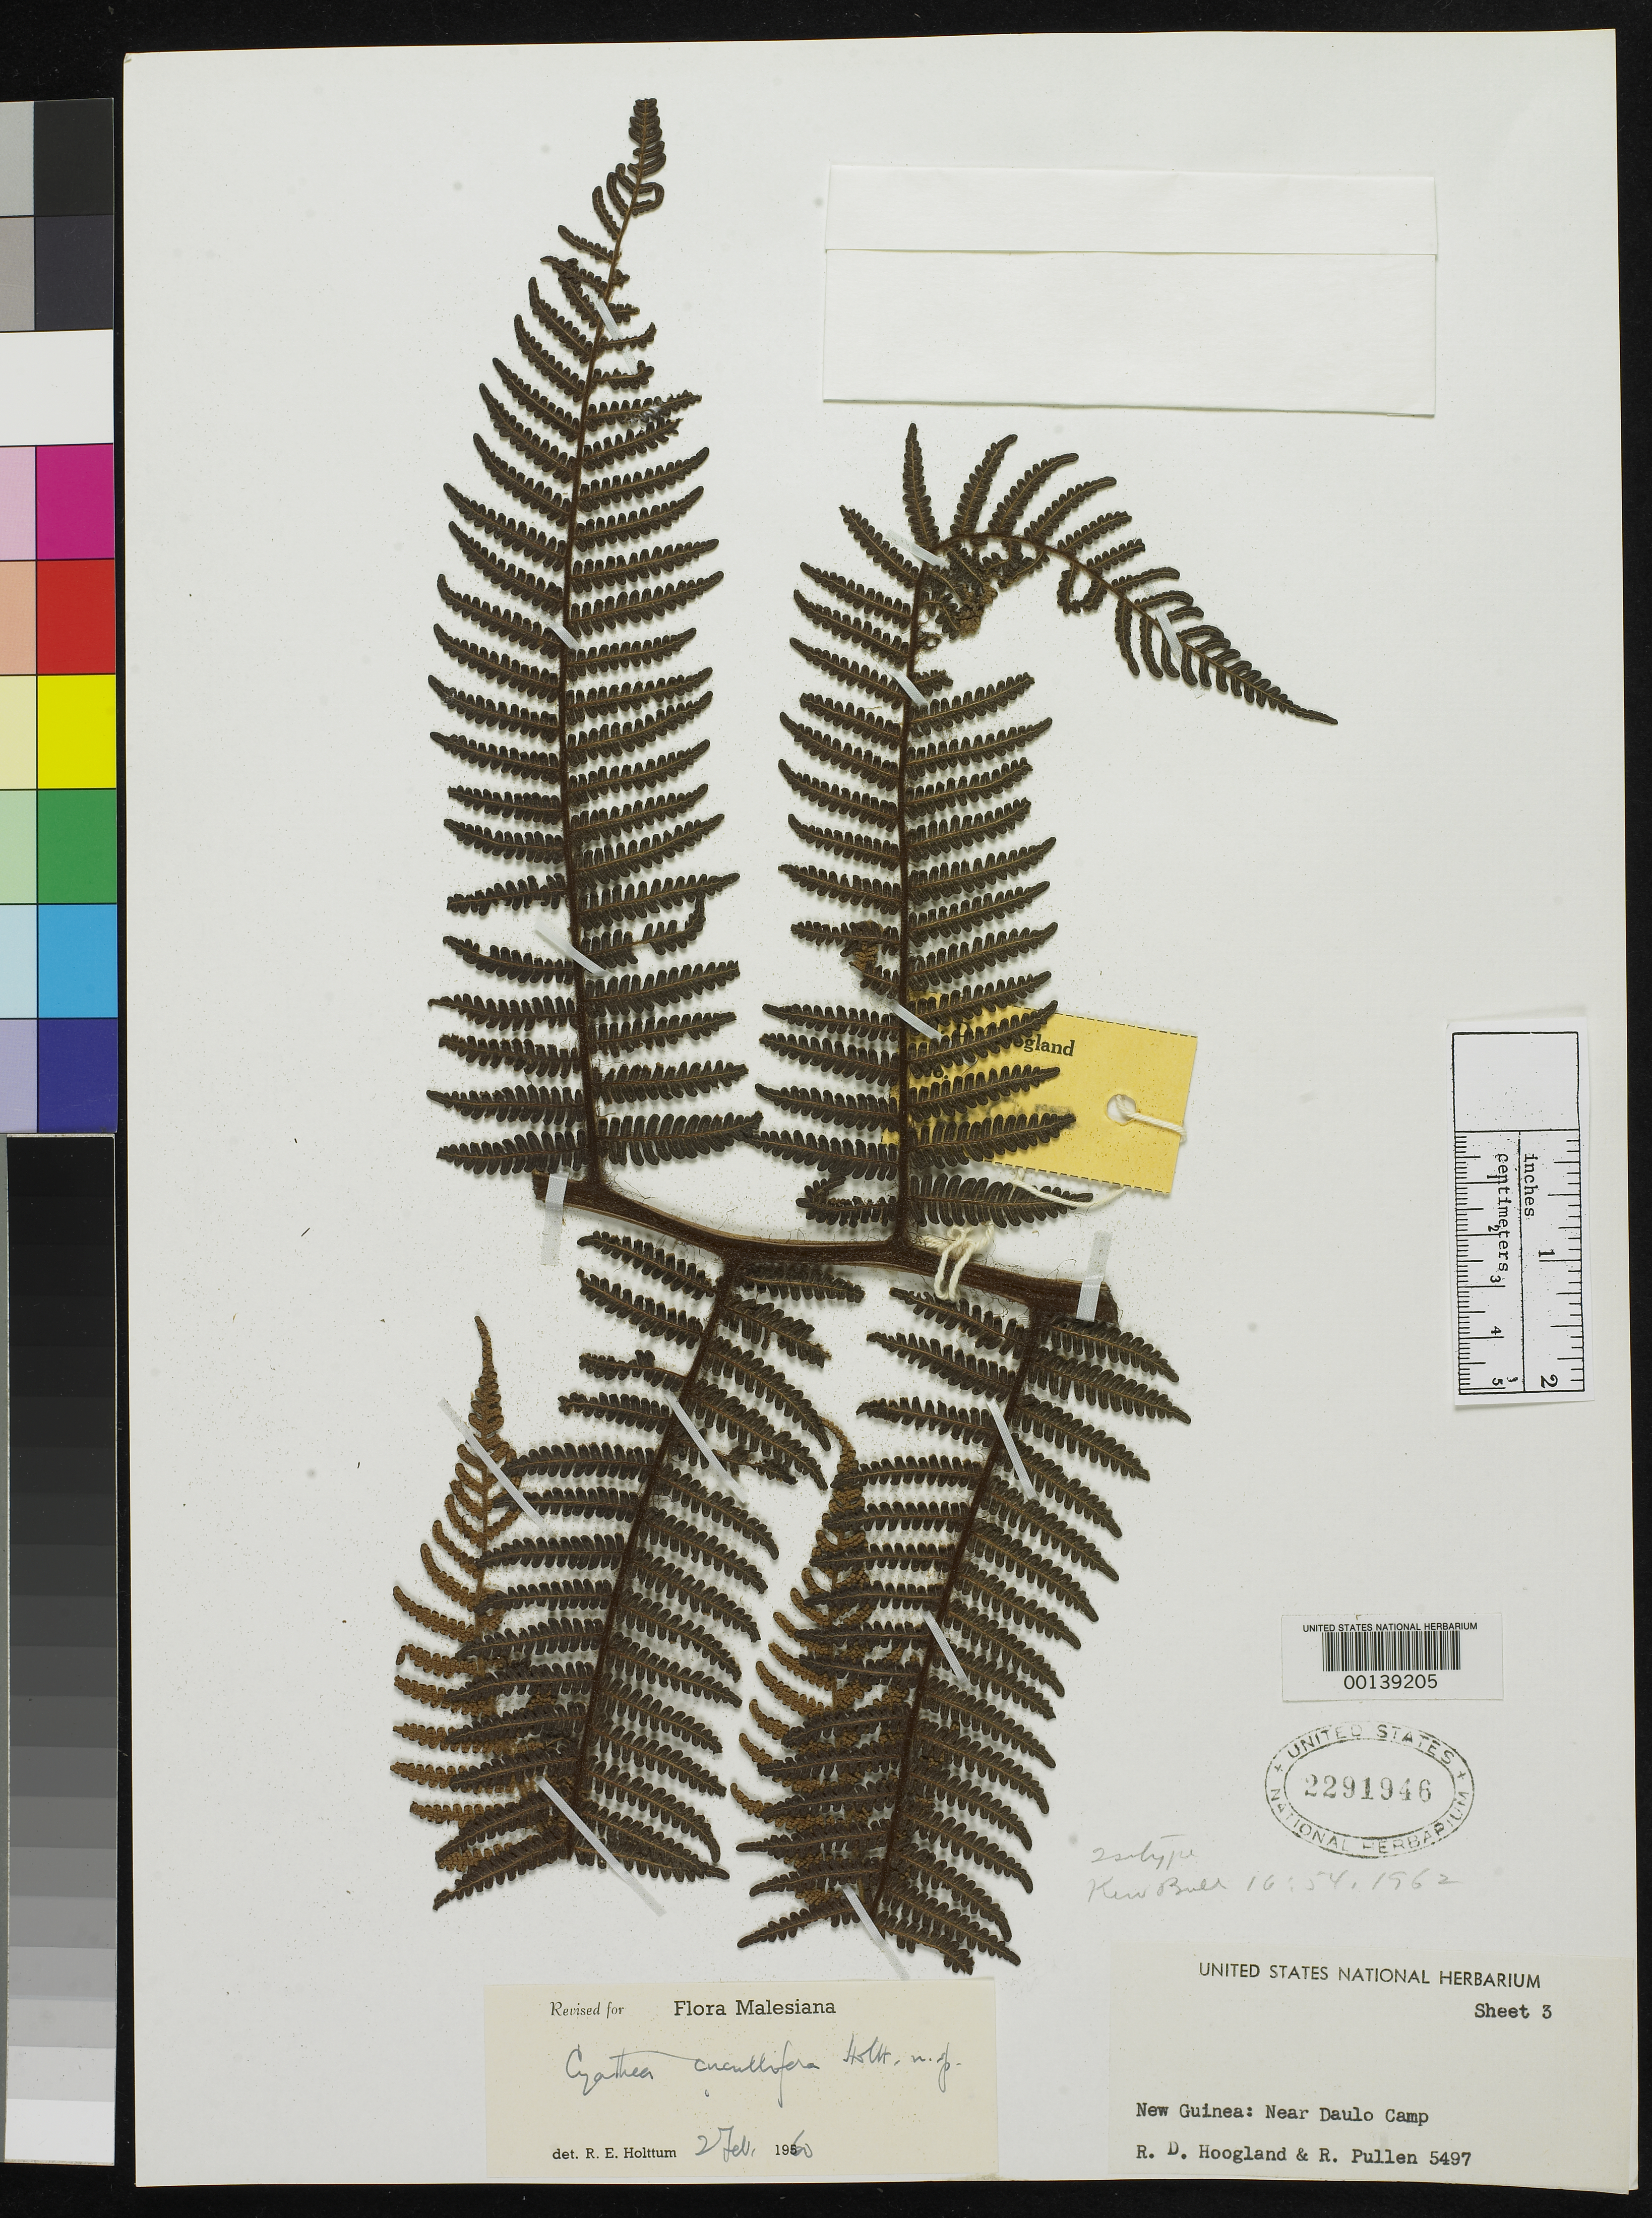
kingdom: Plantae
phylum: Tracheophyta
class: Polypodiopsida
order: Cyatheales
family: Cyatheaceae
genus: Cyathea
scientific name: Cyathea cucullifera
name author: Holttum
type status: Isotype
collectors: R. D. Hoogland & R. Pullen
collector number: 5497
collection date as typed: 29 Jun 1956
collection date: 1956-06-29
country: Papua New Guinea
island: New Guinea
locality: E New Guinea.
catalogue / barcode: US 2291946